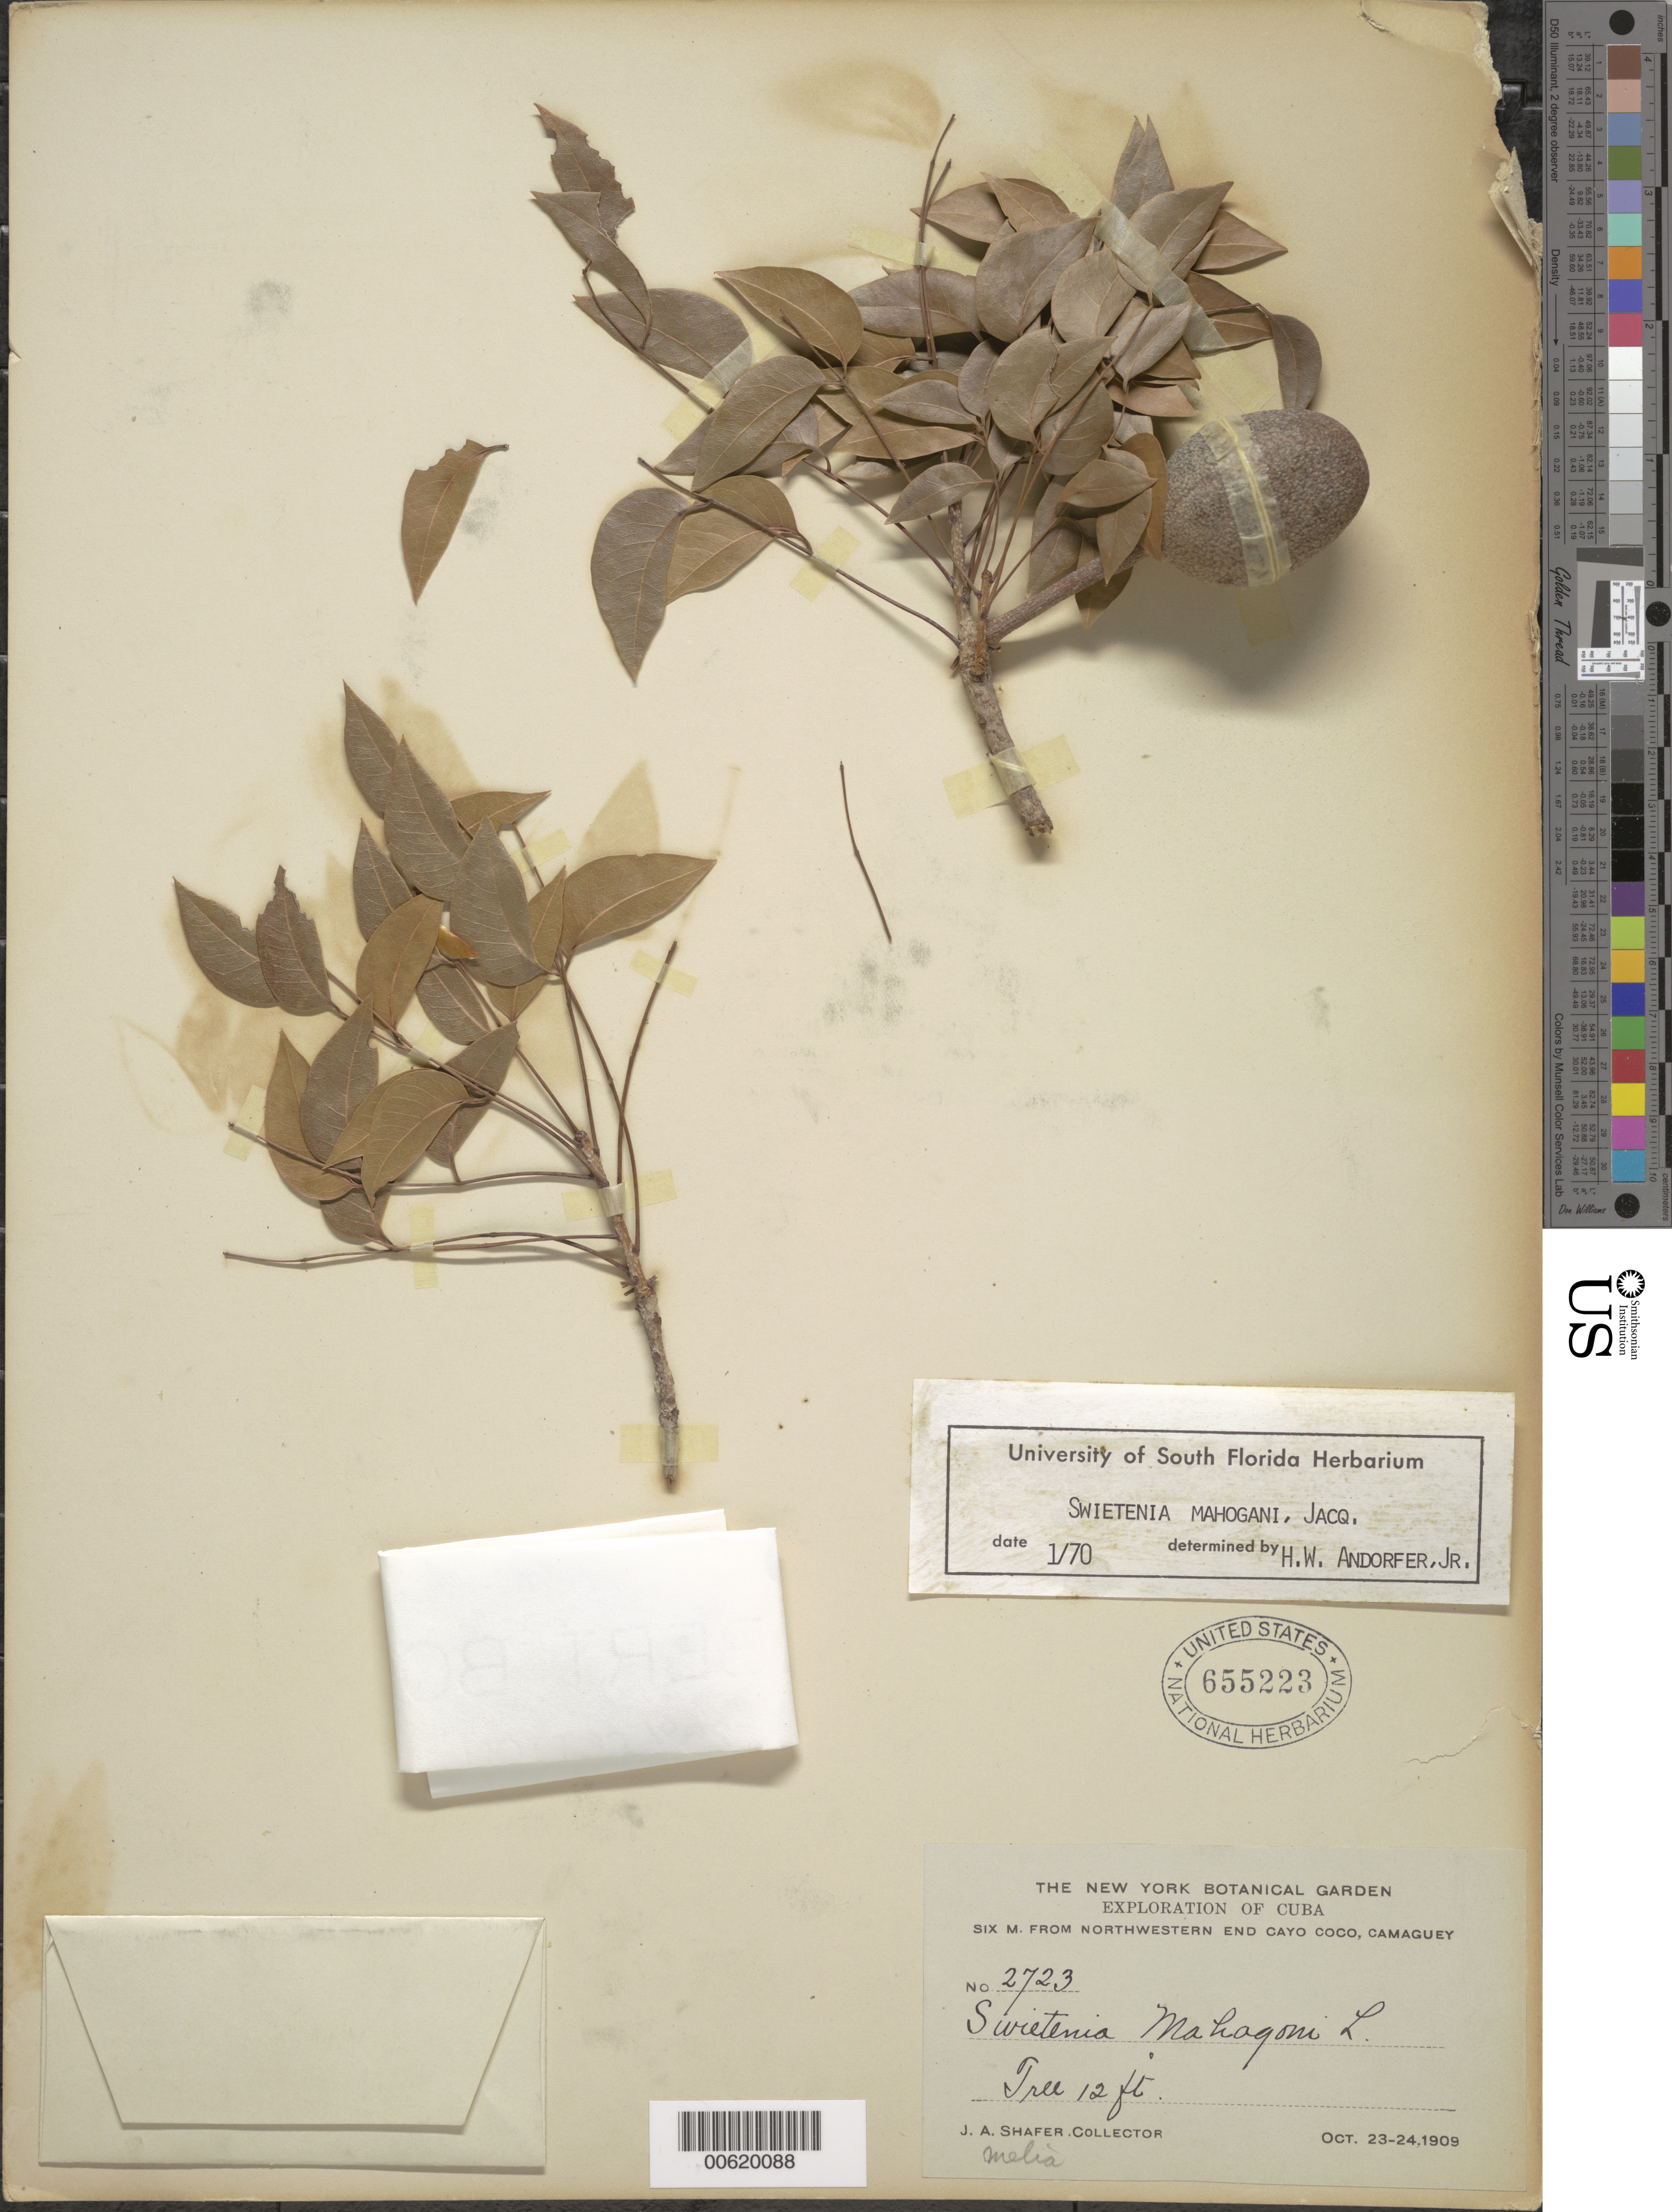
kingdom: Plantae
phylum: Tracheophyta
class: Magnoliopsida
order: Sapindales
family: Meliaceae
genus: Swietenia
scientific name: Swietenia mahagoni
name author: (L.) Jacq.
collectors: J. A. Shafer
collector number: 2723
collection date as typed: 23 Oct 1909 to 24 Oct 1909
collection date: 1909-10-23/1909-10-24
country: Cuba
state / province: Camagüey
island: Greater Antilles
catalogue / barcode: US 655223